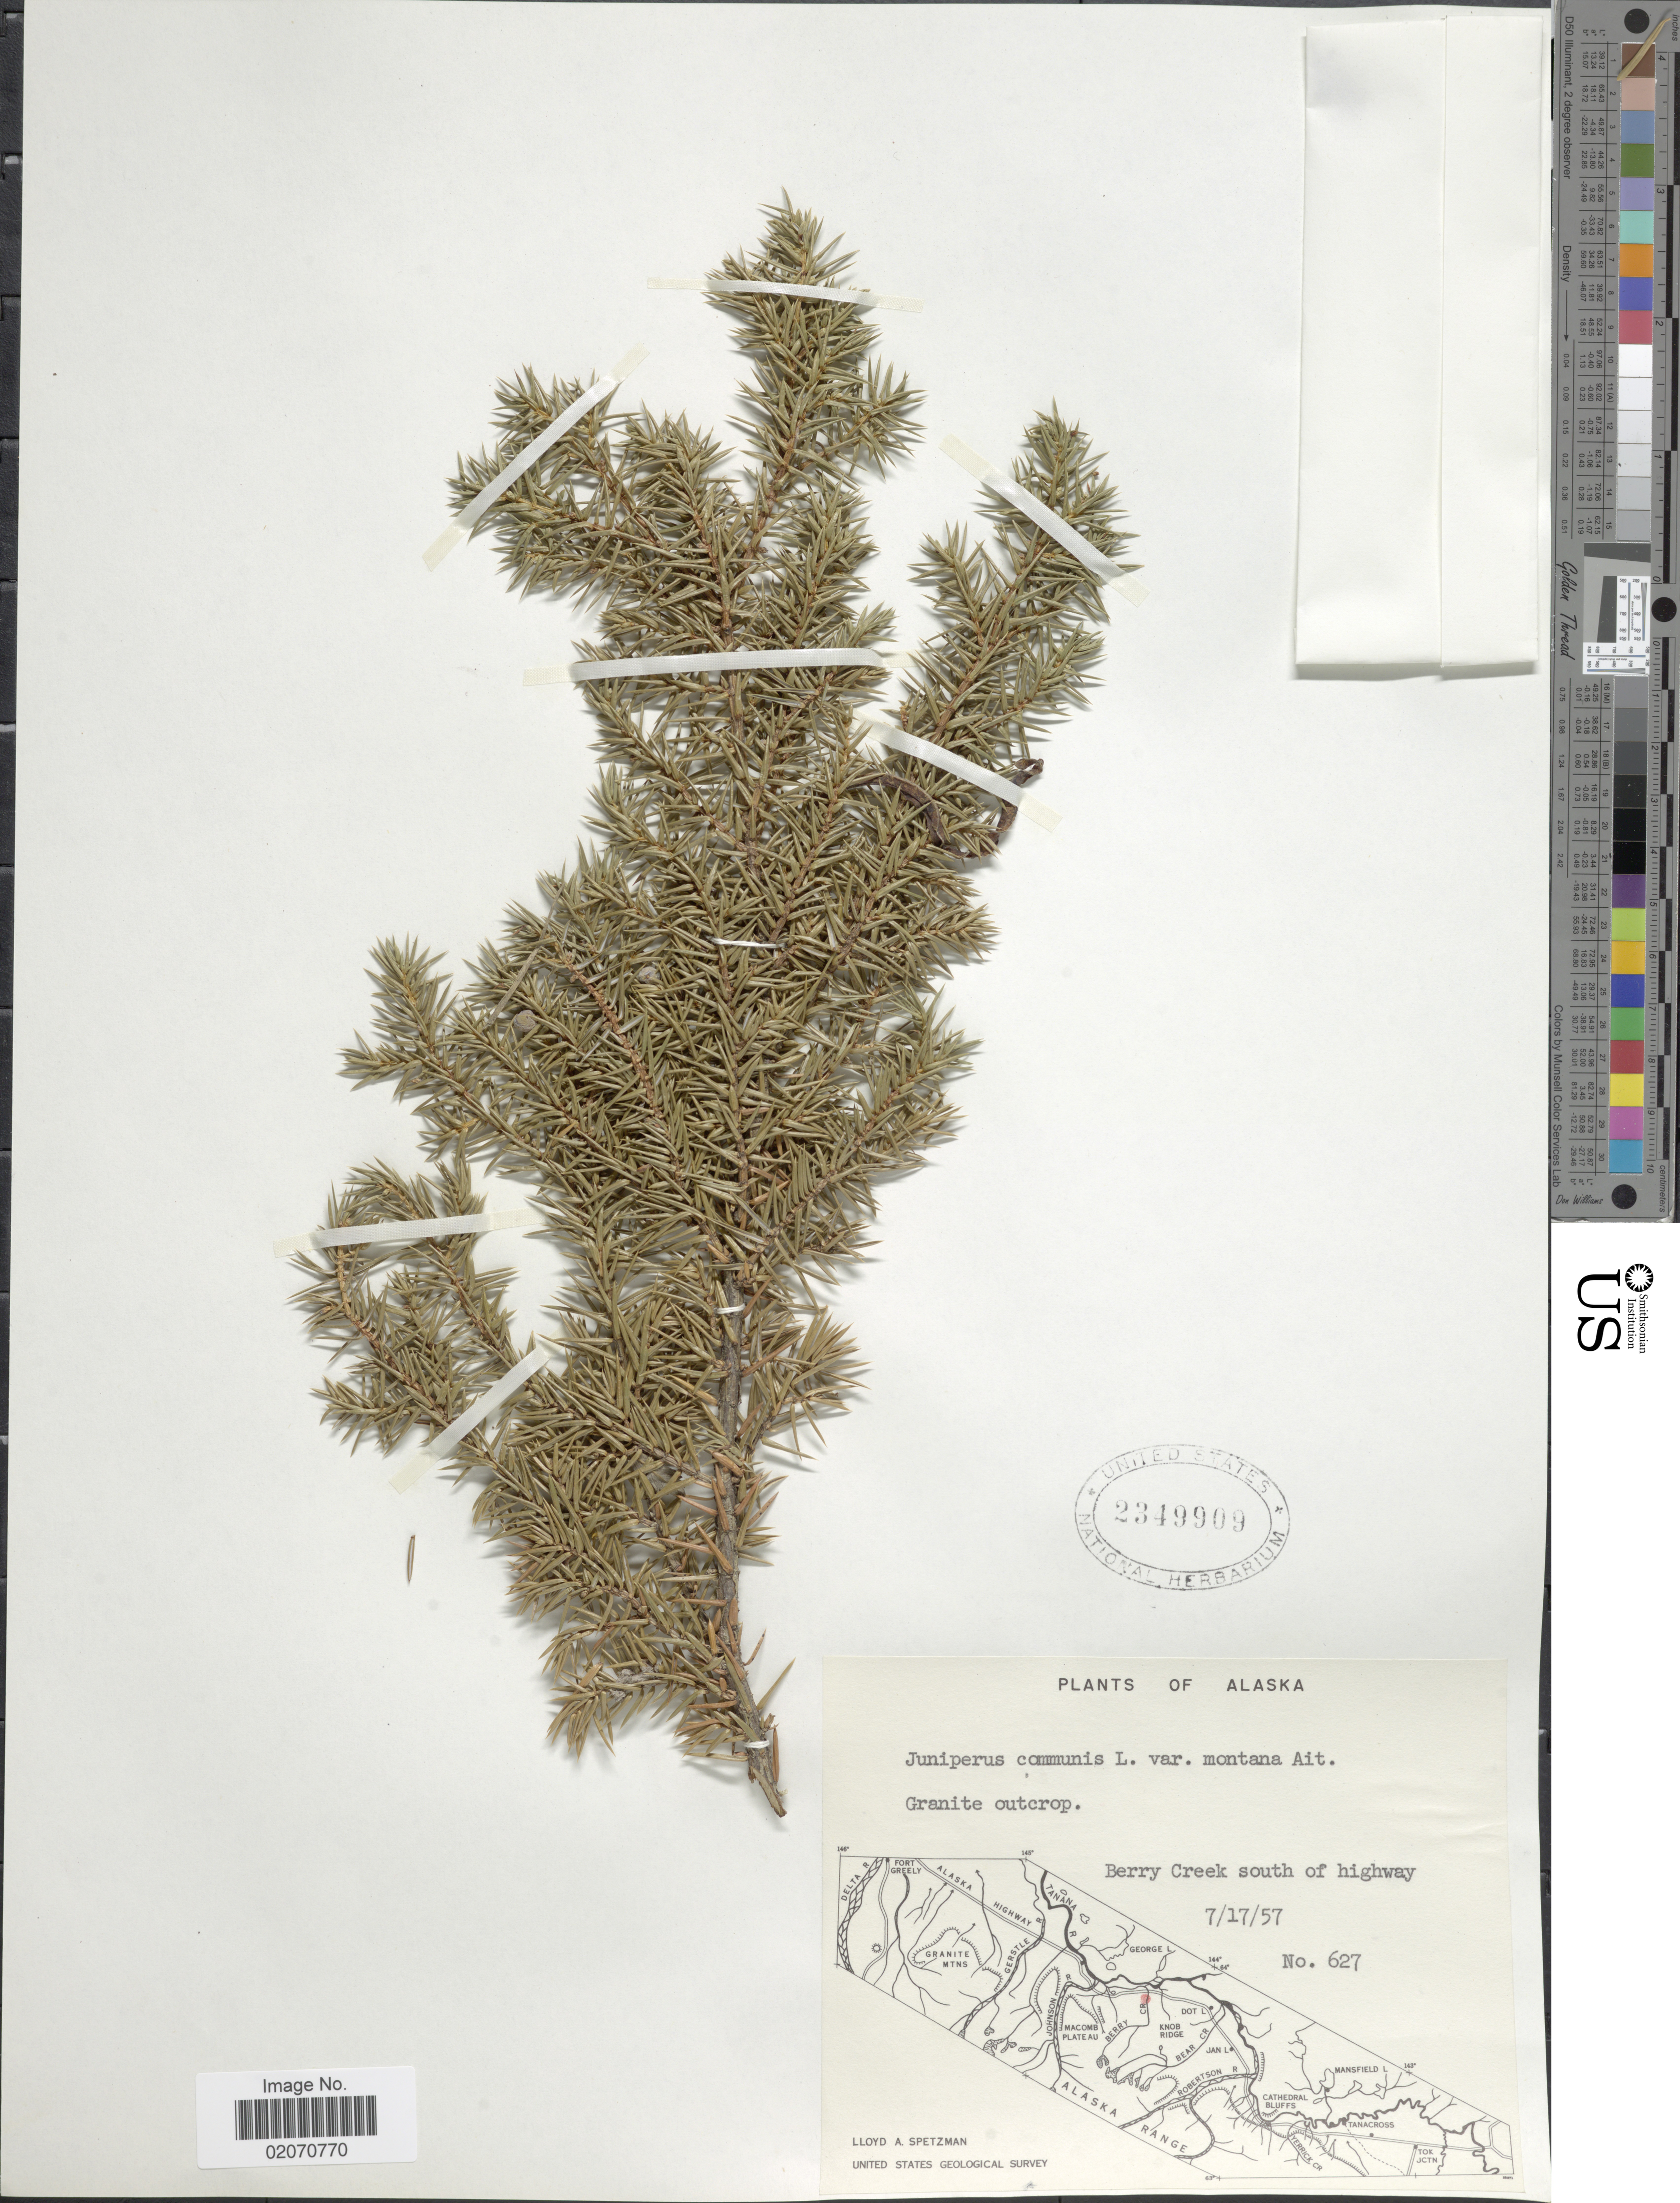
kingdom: Plantae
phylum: Tracheophyta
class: Pinopsida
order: Pinales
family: Cupressaceae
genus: Juniperus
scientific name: Juniperus communis subsp. nana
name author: (Willd.) Syme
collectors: L. Spetzman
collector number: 627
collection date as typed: Transcribed d/m/y: 17/7/57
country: United States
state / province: Alaska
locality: Berry Creek south of Highway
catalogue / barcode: US 2349909